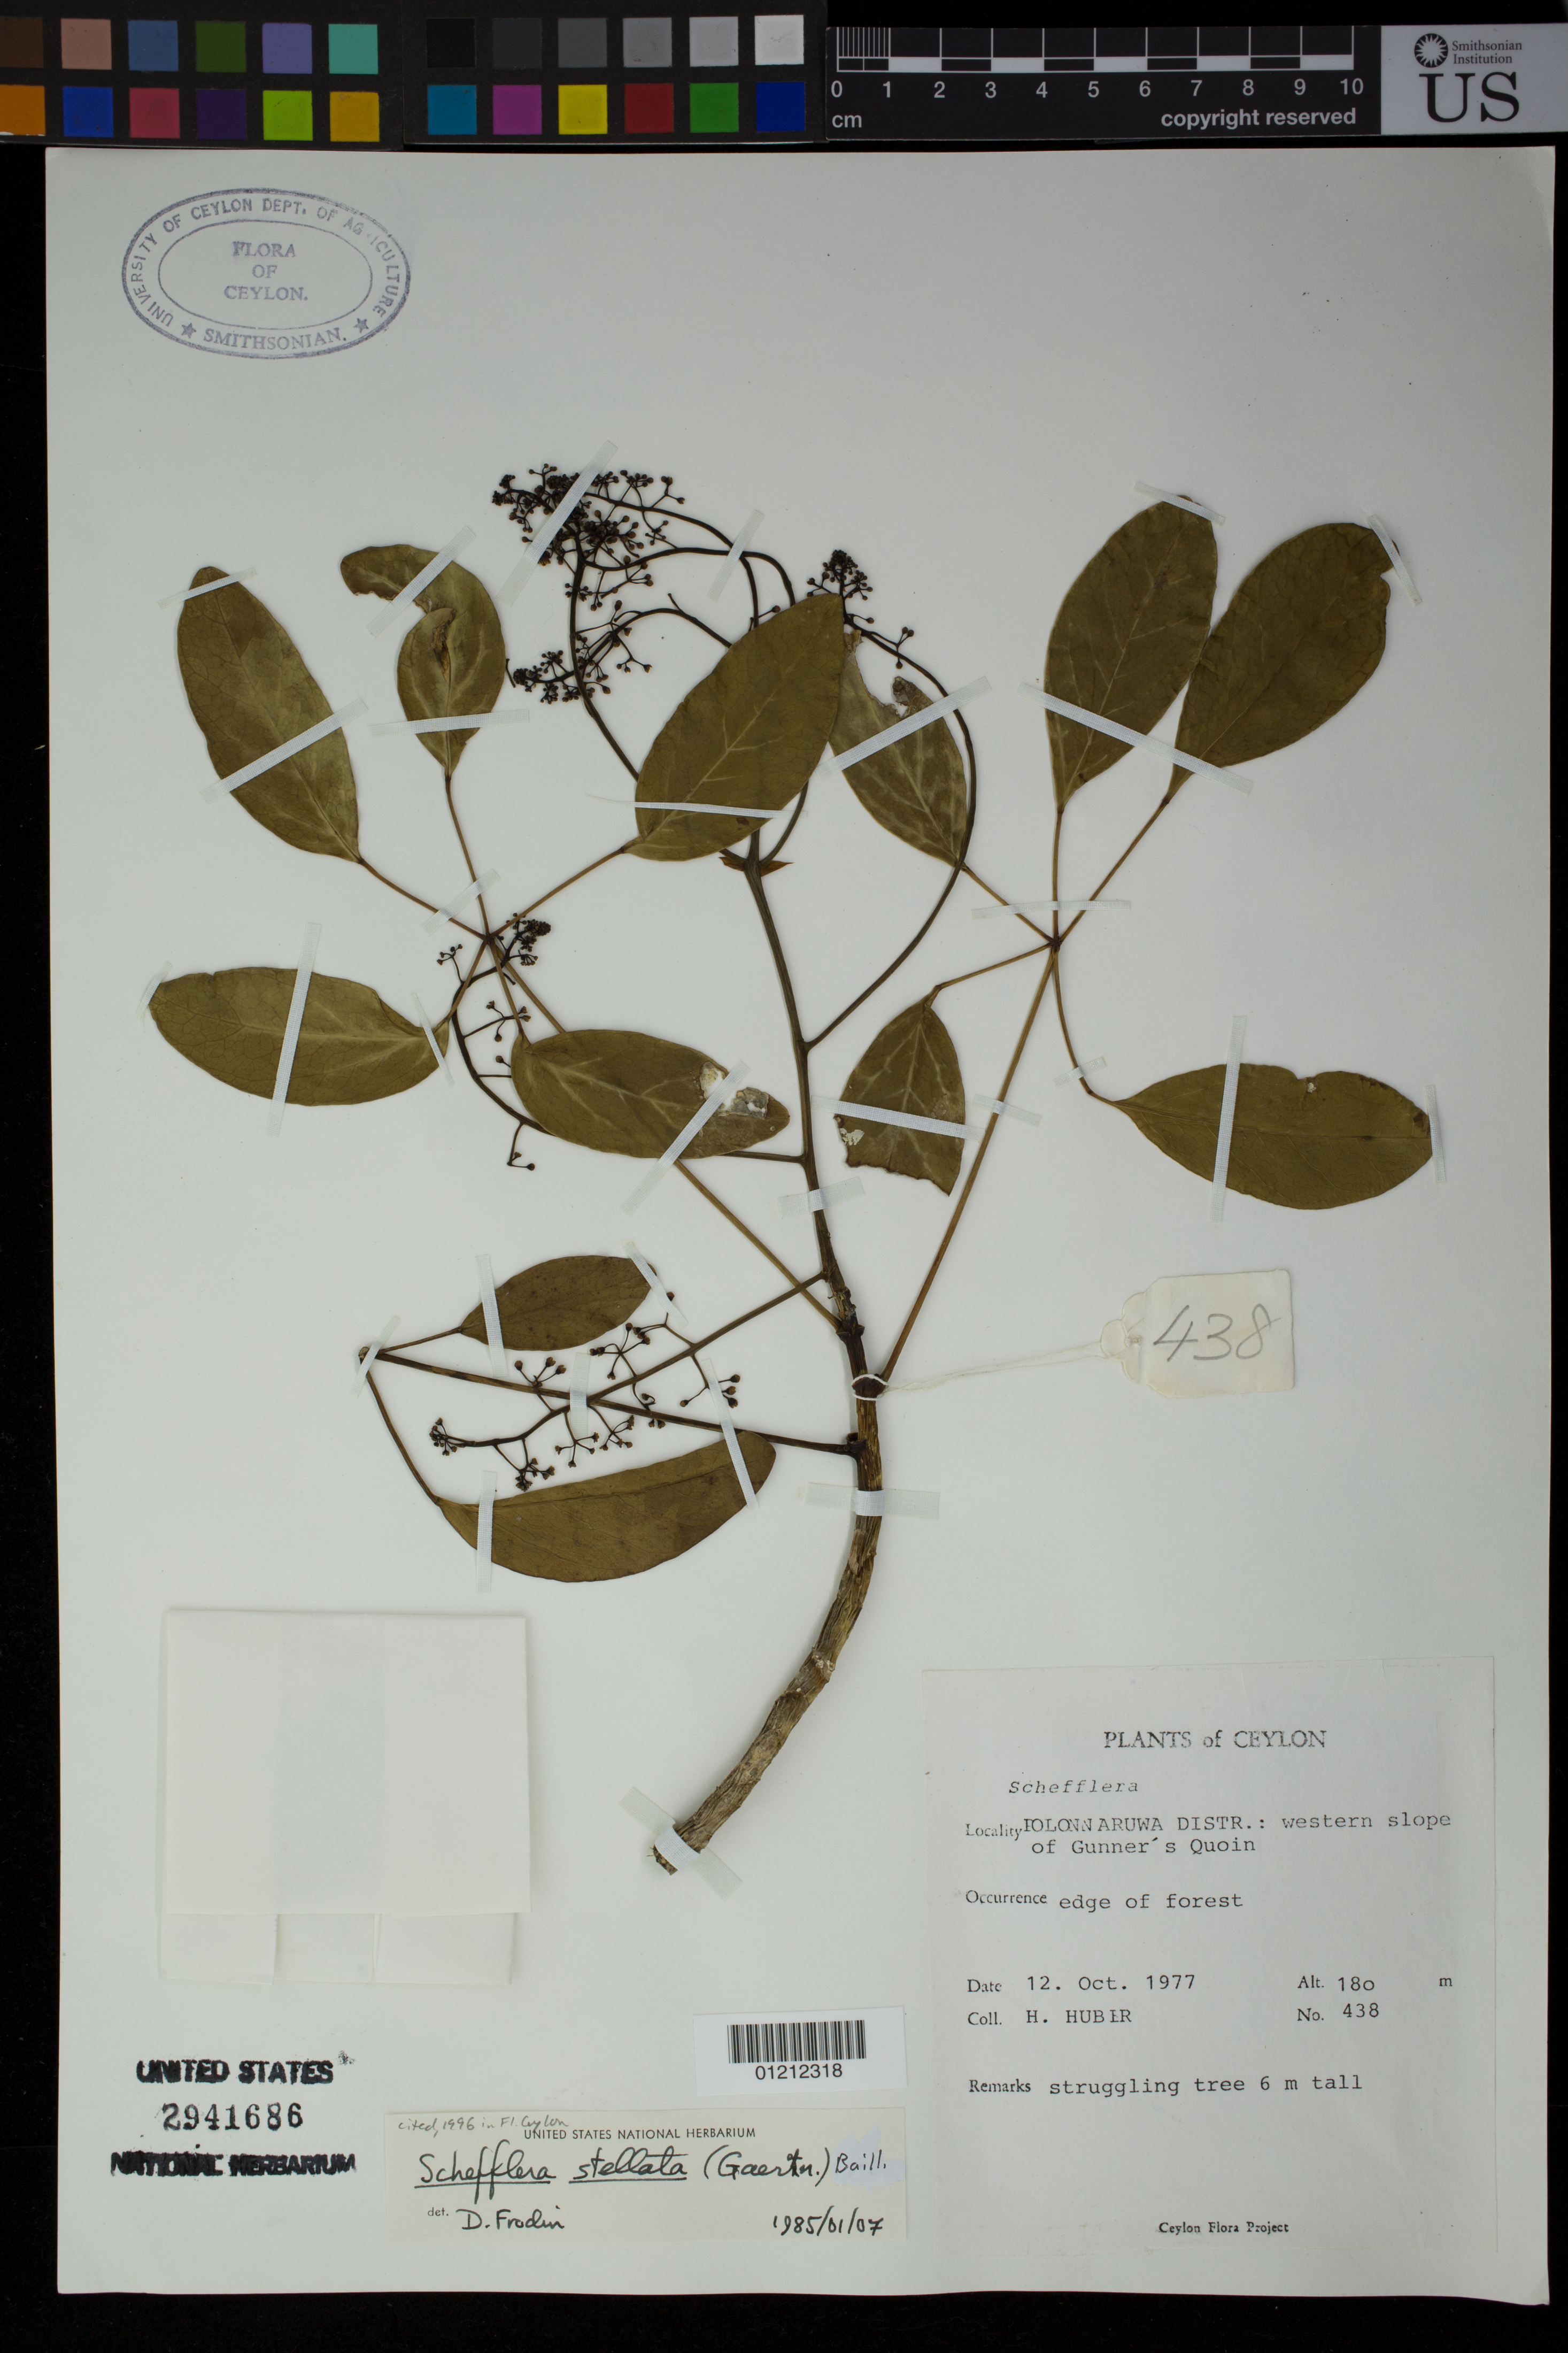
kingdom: Plantae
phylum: Tracheophyta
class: Magnoliopsida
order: Apiales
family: Araliaceae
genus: Schefflera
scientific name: Schefflera stellata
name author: (Gaertn.) Baill.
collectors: H. Huber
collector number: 438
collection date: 1977-10-12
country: Sri Lanka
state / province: North Central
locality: Polonnaruwa District: western slope of Gunner's Quoin.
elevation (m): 180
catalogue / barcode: US 2941686